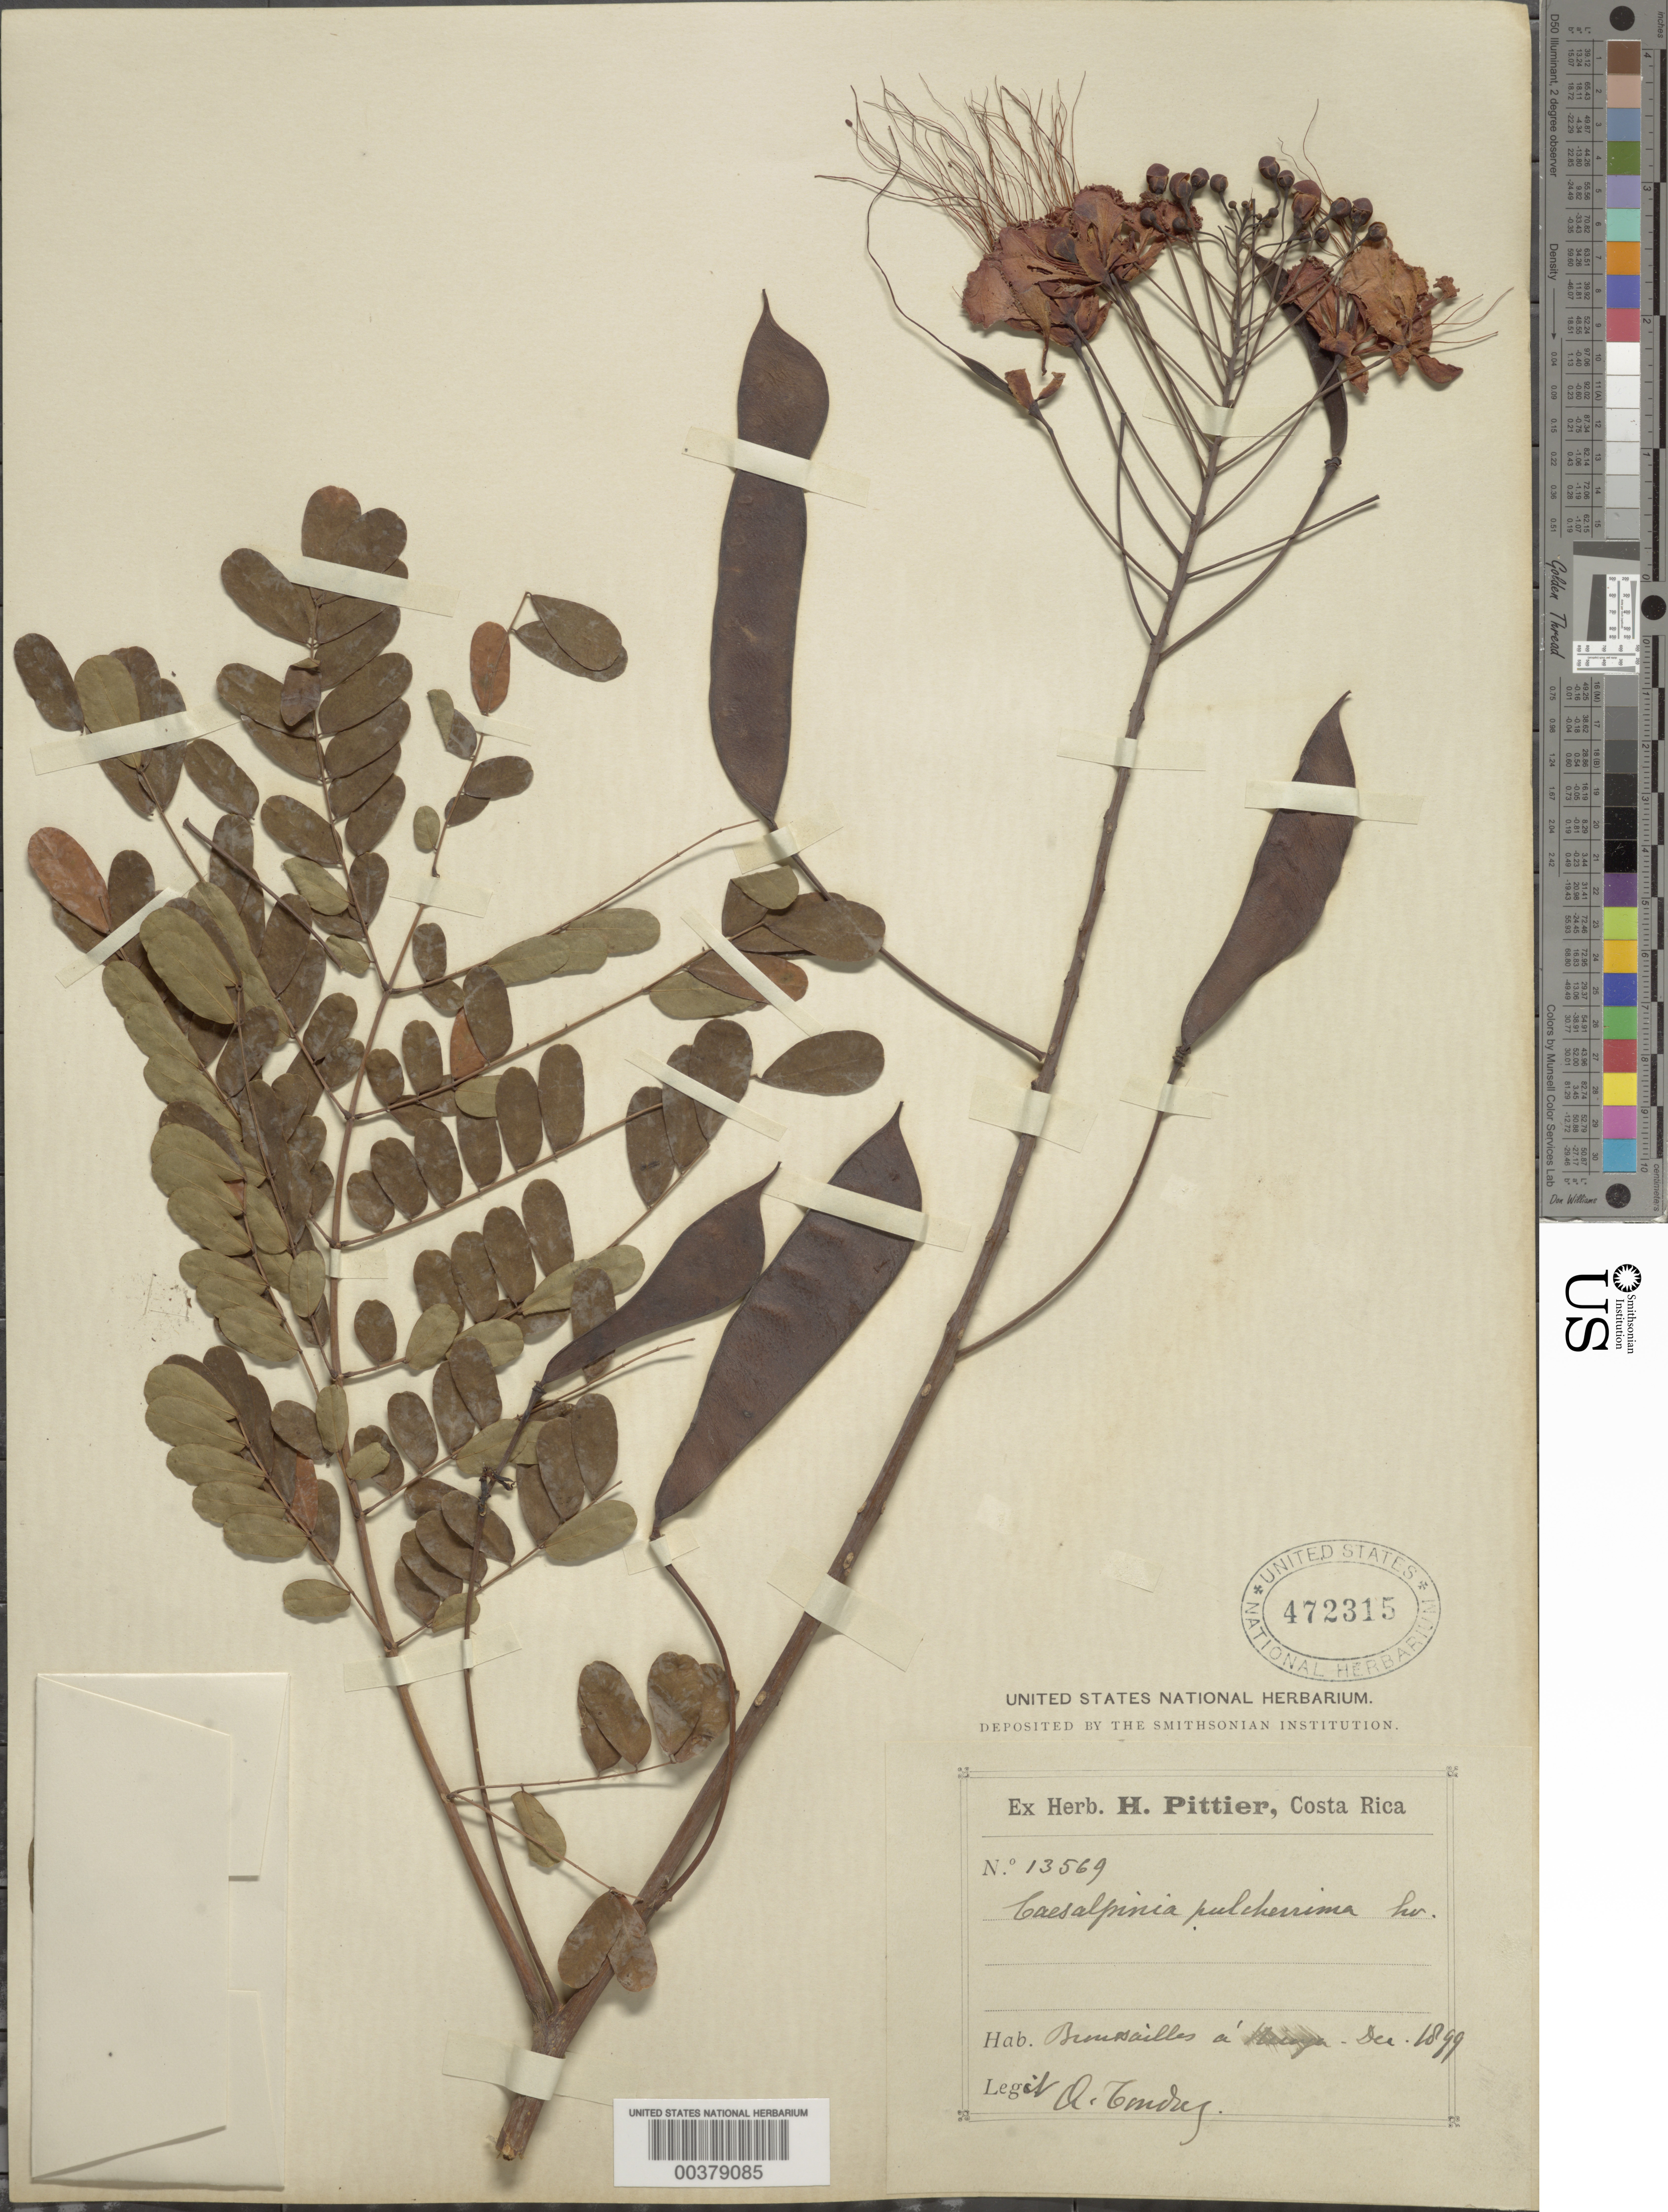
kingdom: Plantae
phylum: Tracheophyta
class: Magnoliopsida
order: Fabales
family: Fabaceae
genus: Caesalpinia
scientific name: Caesalpinia pulcherrima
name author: (L.) Sw.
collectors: A. Tonduz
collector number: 13569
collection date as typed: Dec 1899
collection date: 1899-12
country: Costa Rica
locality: Brensailles a Nicoya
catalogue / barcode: US 472315